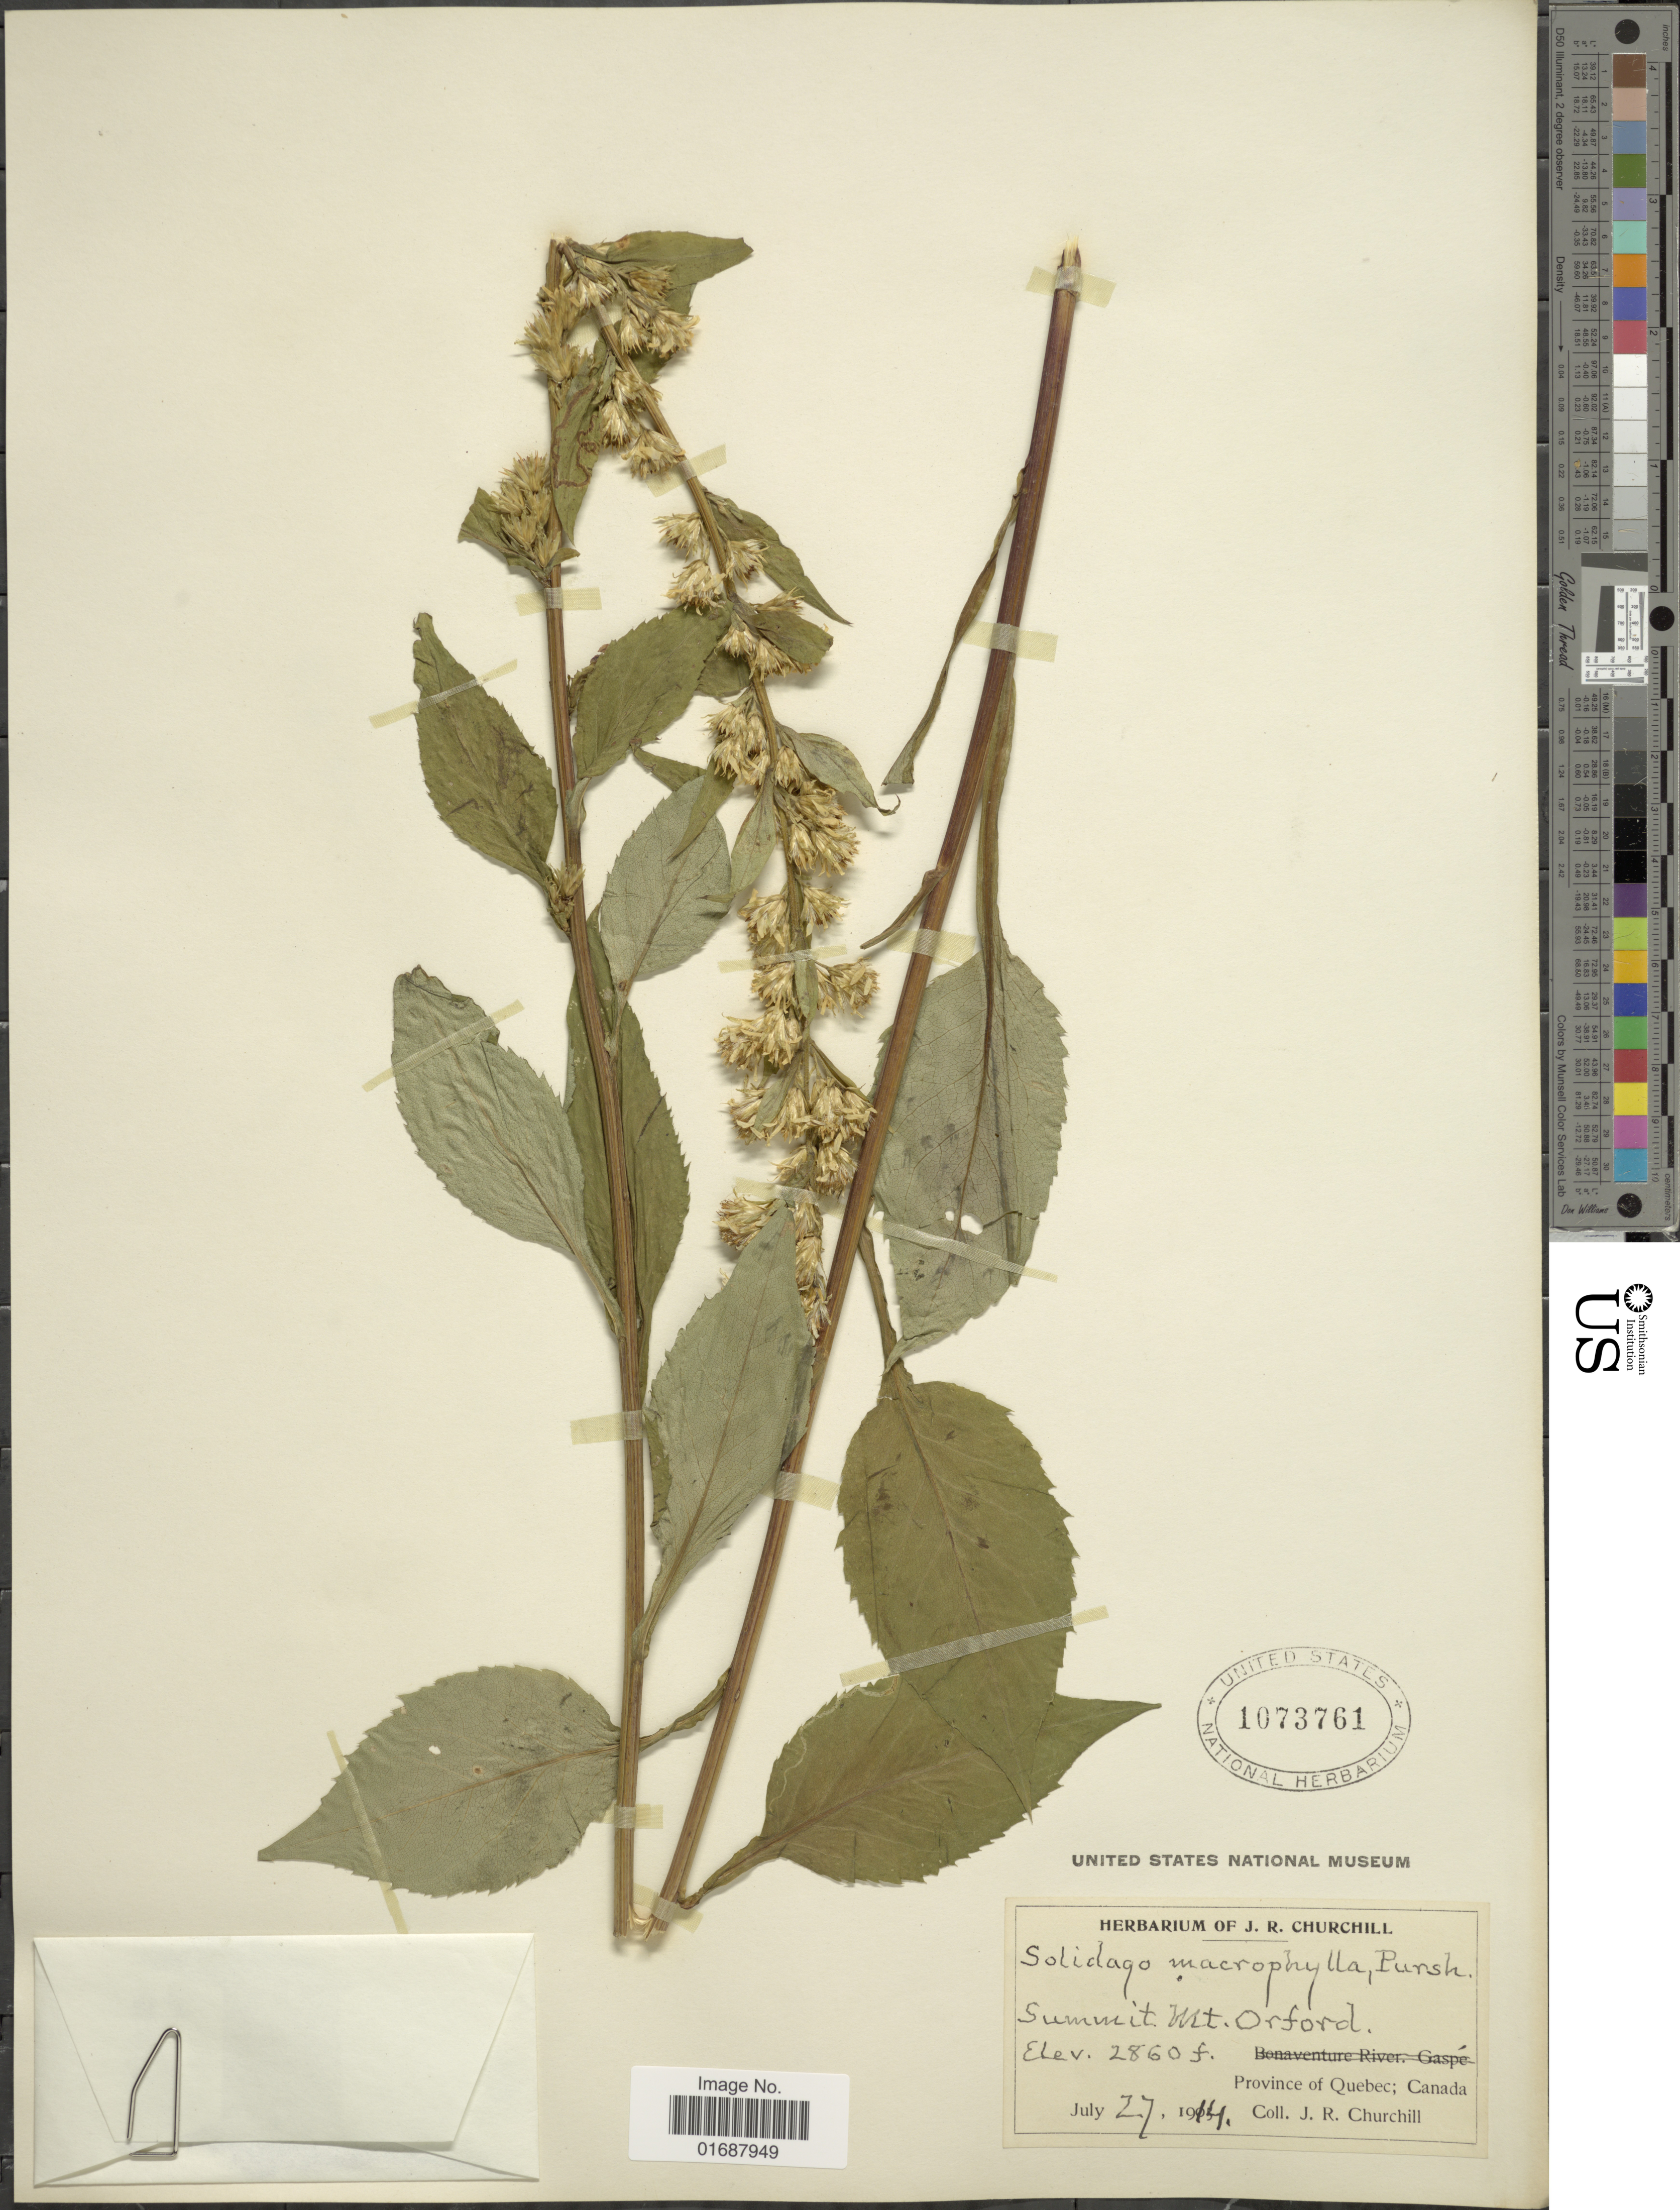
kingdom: Plantae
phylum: Tracheophyta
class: Magnoliopsida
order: Asterales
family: Asteraceae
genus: Solidago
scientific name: Solidago macrophylla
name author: Banks ex Pursh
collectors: J. Churchill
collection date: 1914-07-27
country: Canada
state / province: Quebec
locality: Summit Mt. Orford, Province of Quebec; Canada.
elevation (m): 872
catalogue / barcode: US 1073761